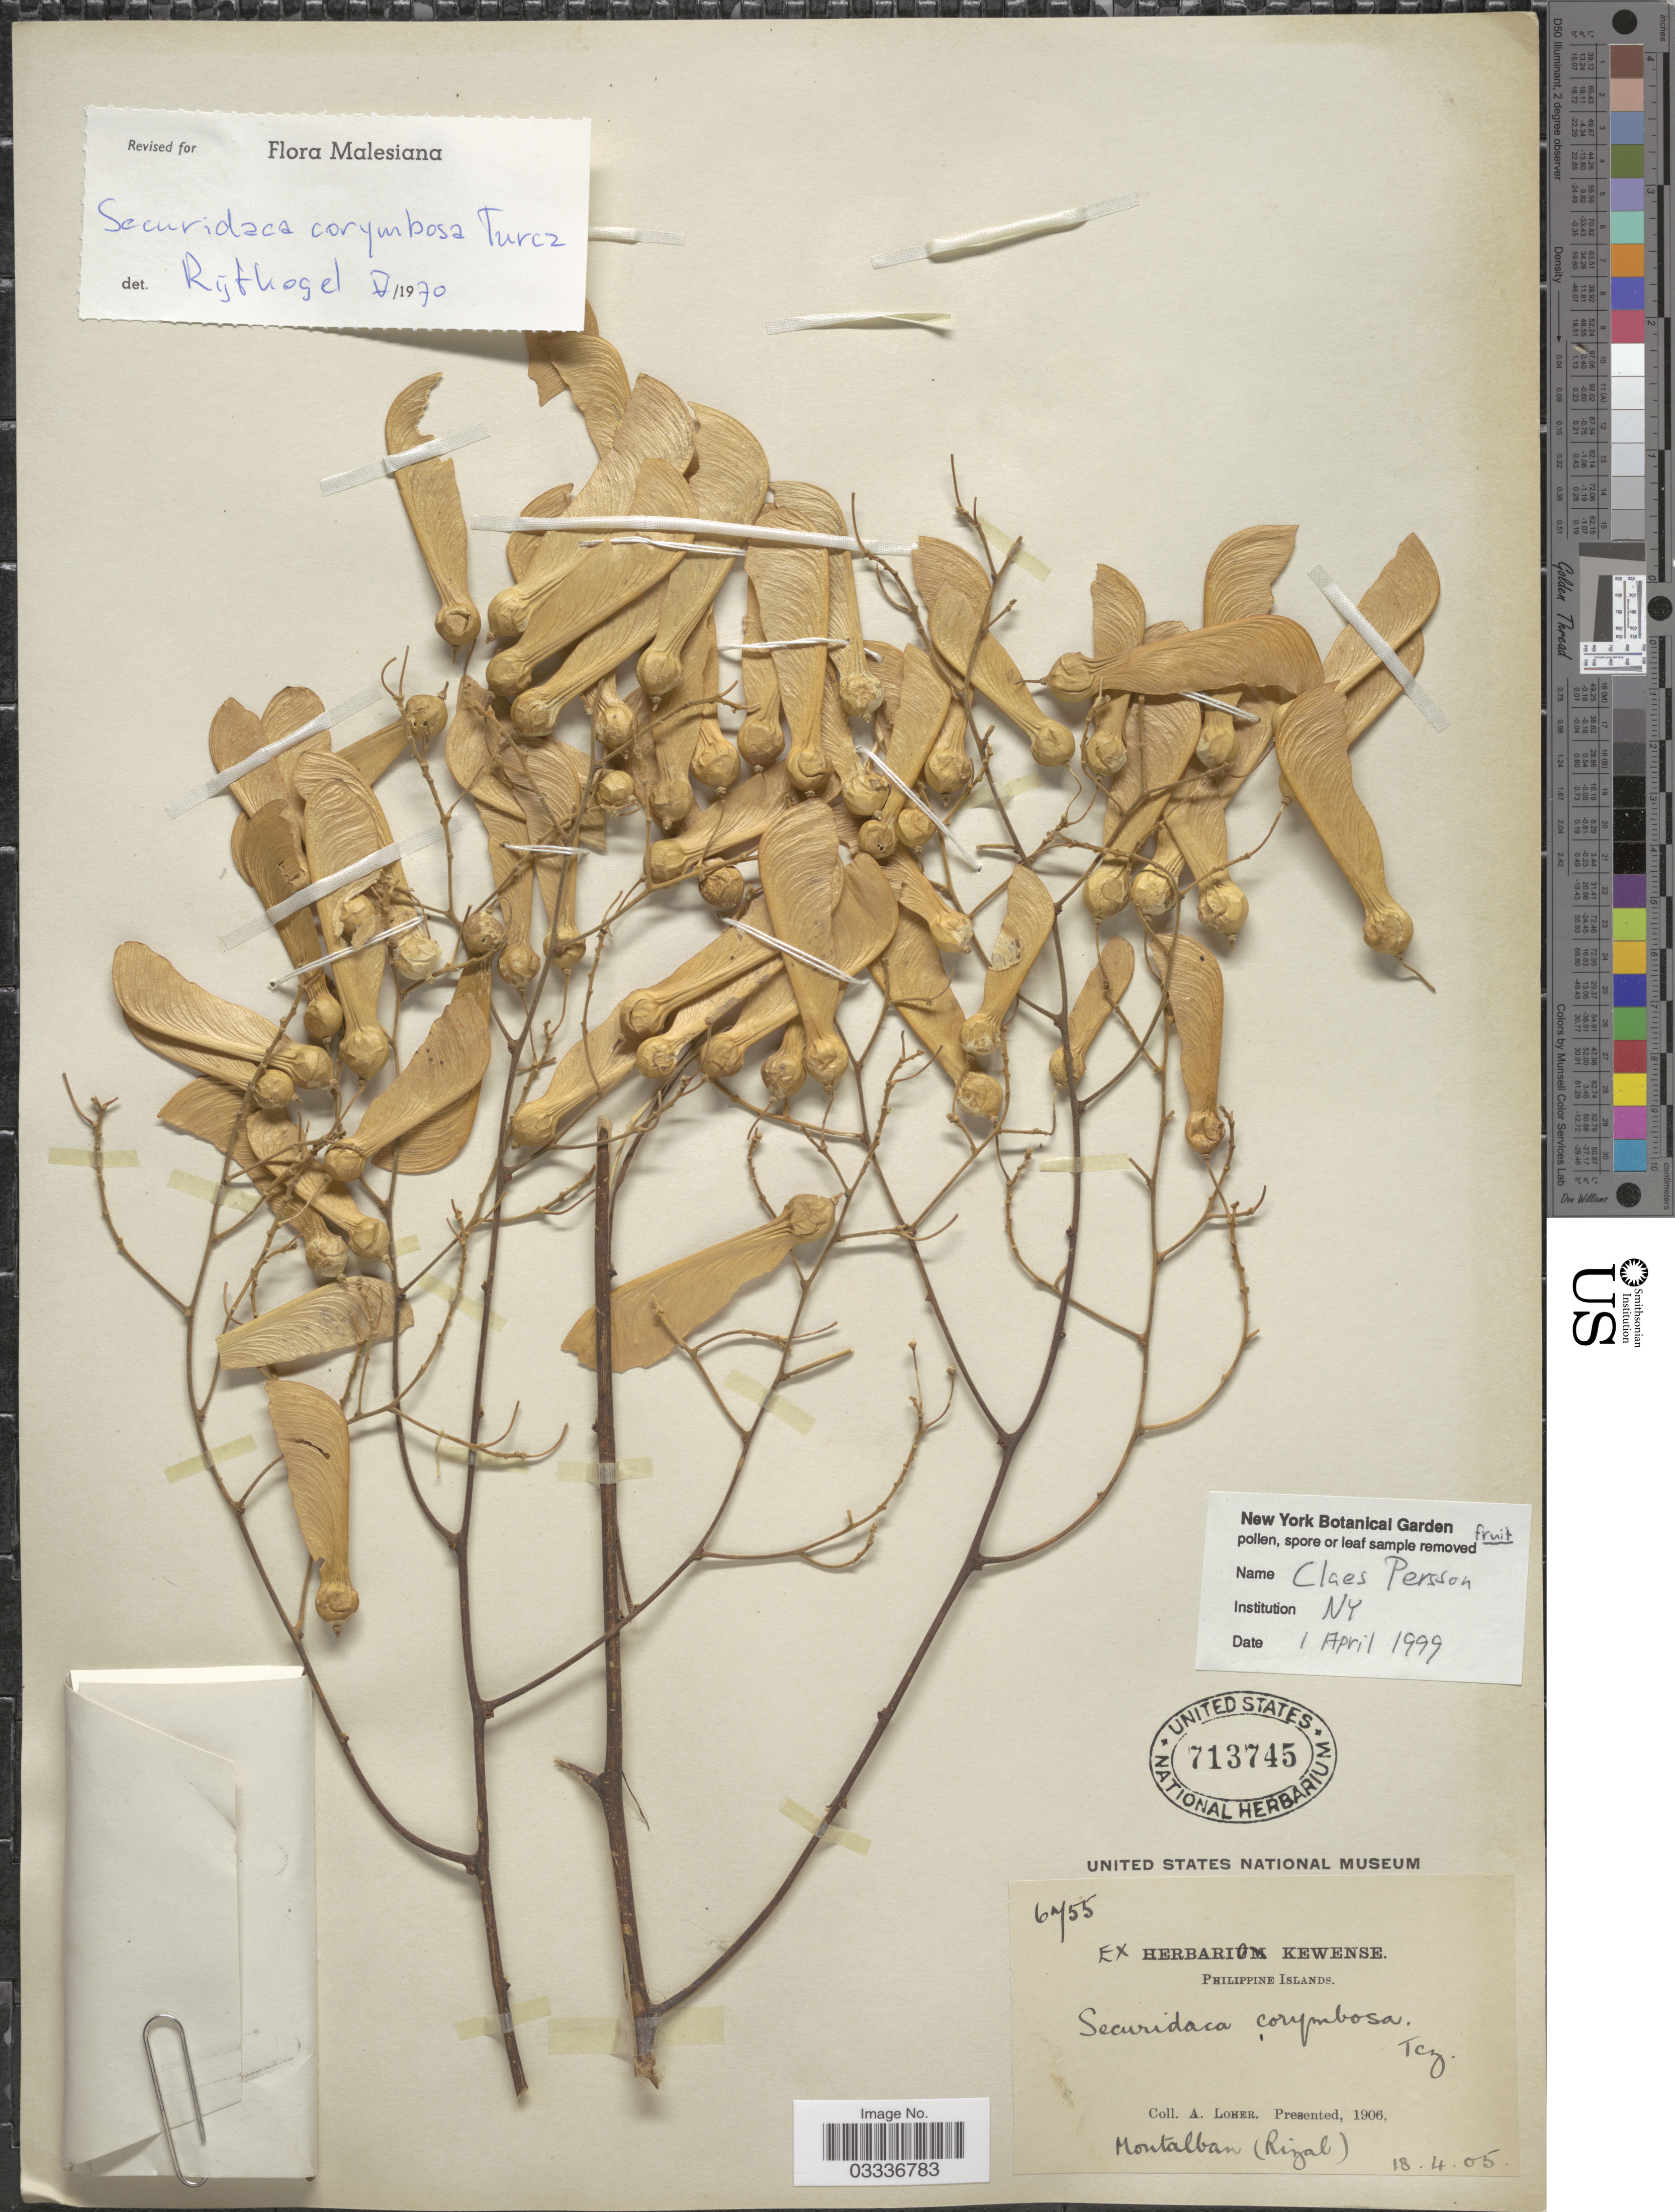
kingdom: Plantae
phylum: Tracheophyta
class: Magnoliopsida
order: Fabales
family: Polygalaceae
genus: Securidaca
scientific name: Securidaca corymbosa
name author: Turcz.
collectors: A. Loher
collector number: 6755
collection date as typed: Transcribed d/m/y: 18/4/5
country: Philippines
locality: Montalban (Rizal).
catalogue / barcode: US 713745